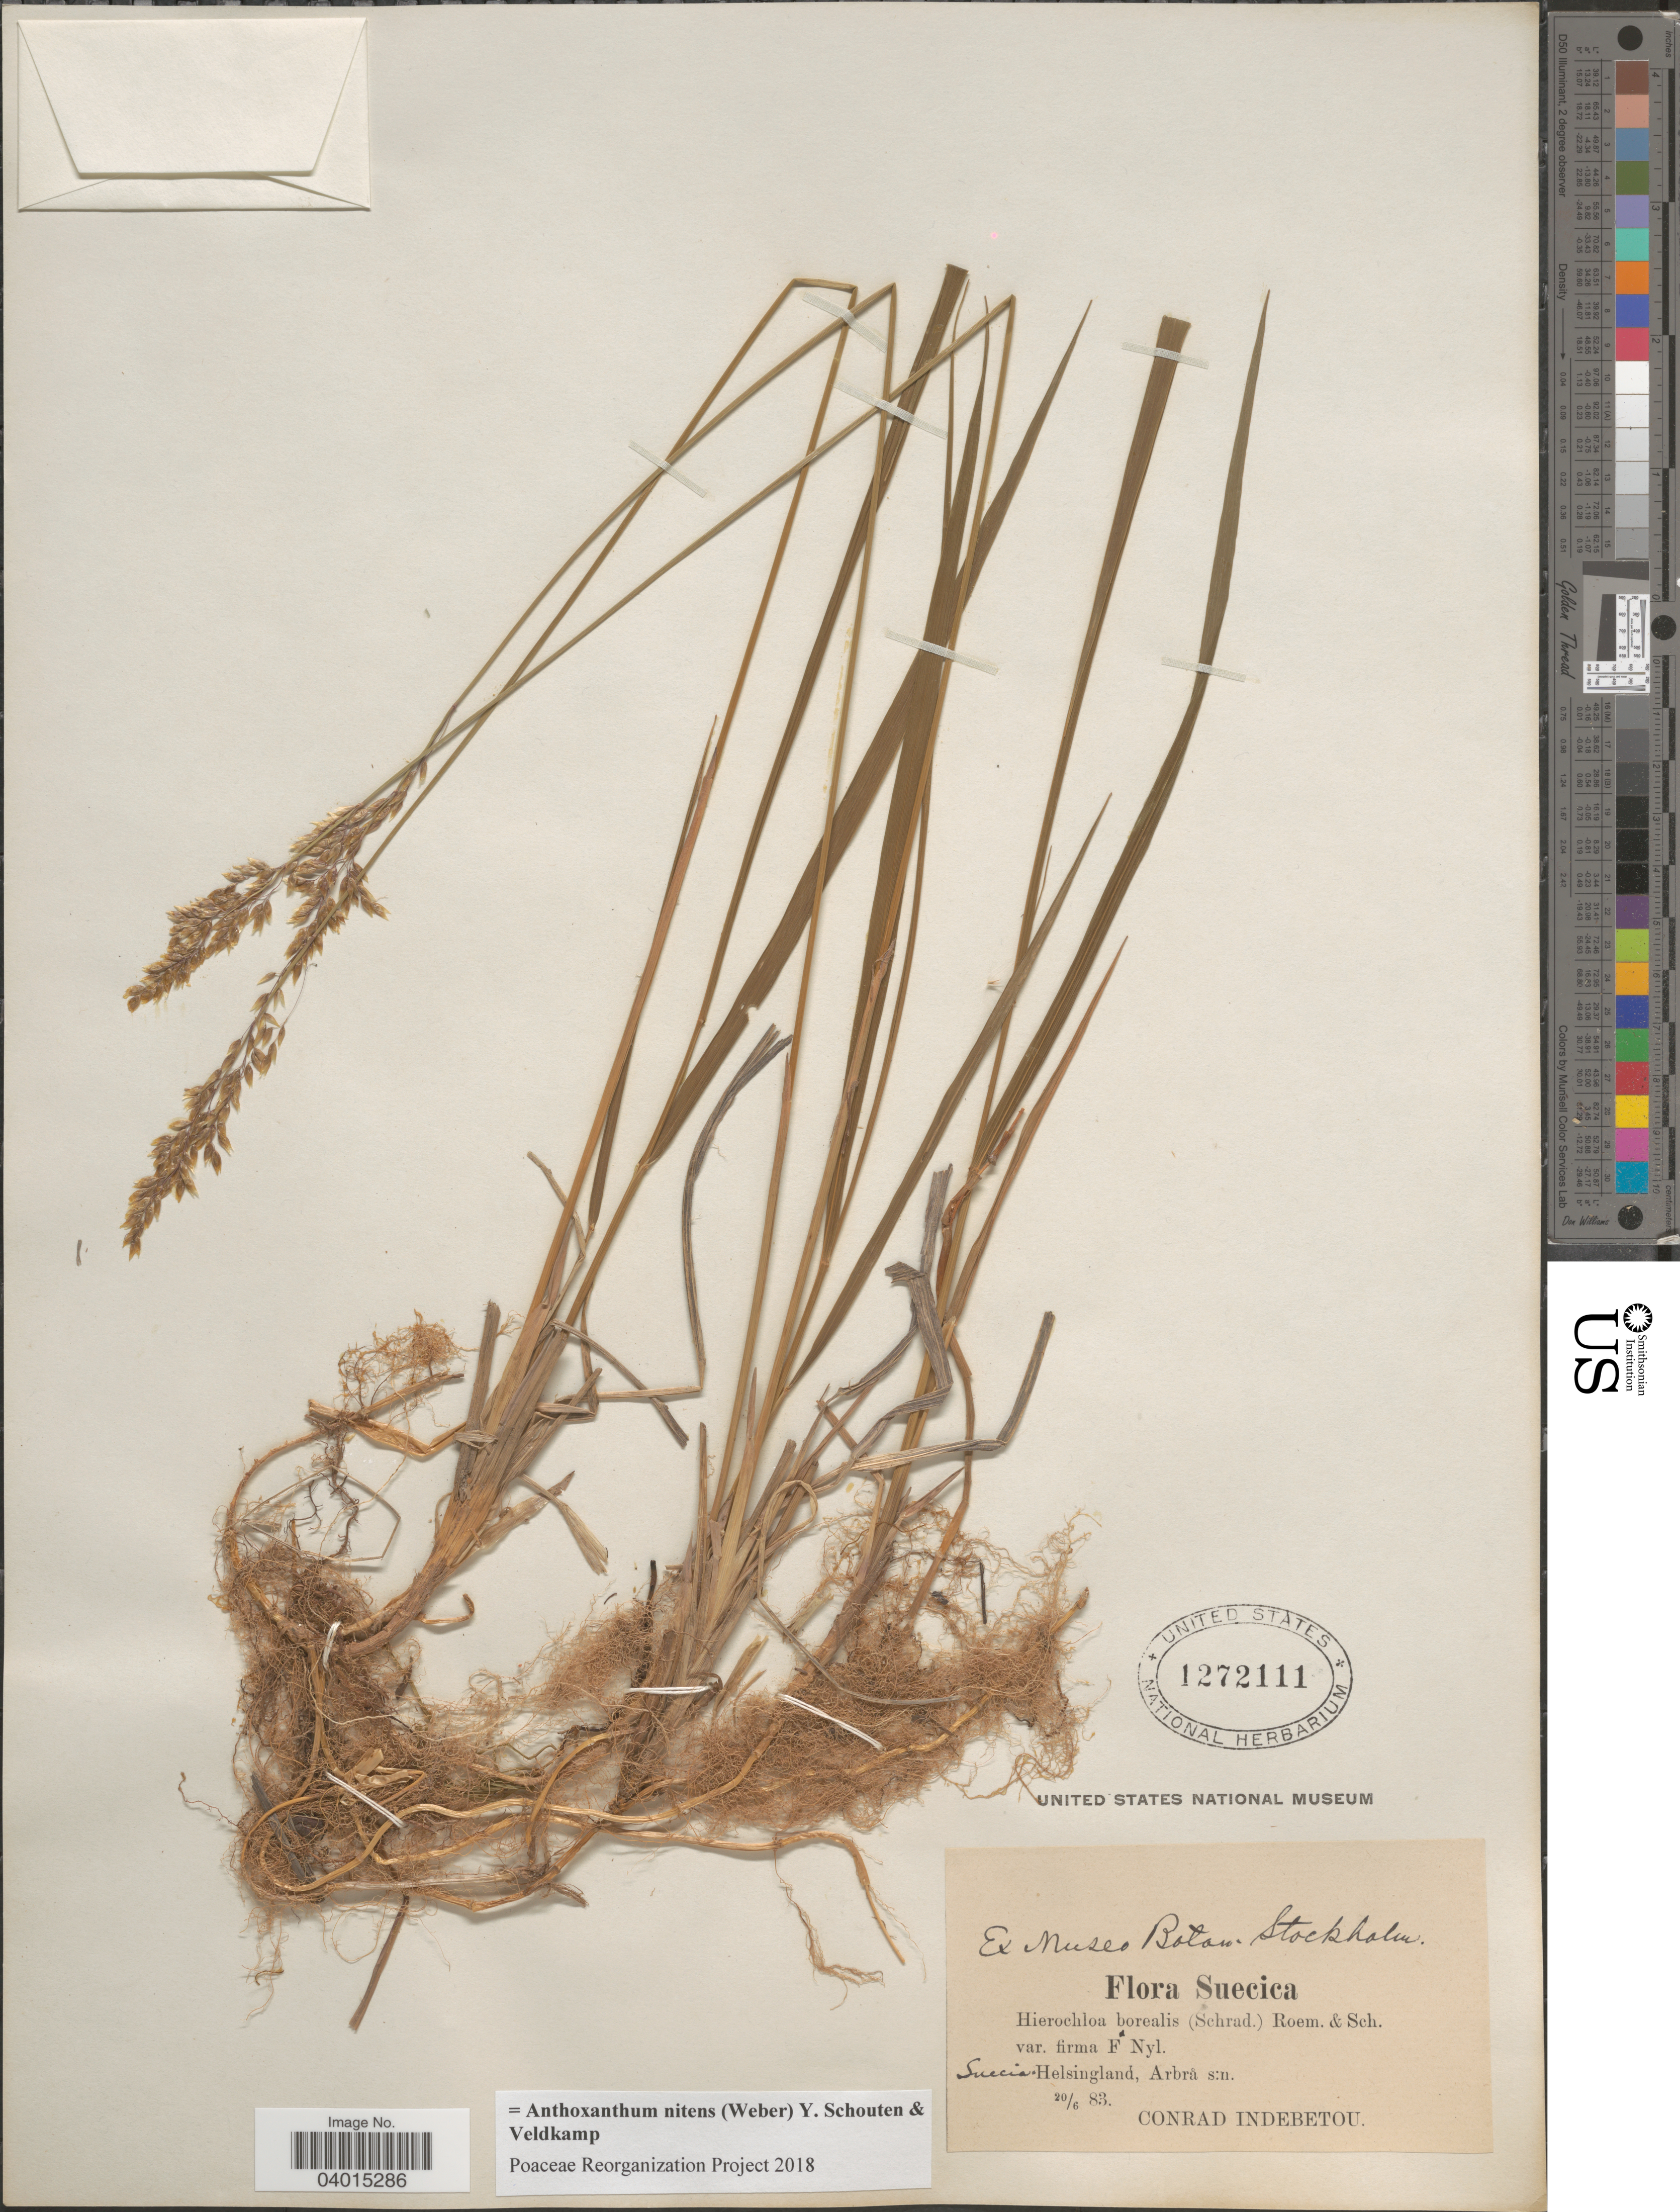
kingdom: Plantae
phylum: Tracheophyta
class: Liliopsida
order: Poales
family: Poaceae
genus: Anthoxanthum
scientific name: Anthoxanthum nitens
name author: (G.H. Weber) R.T.A. Schouten & Veldkamp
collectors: C. Indebetou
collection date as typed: Transcribed d/m/y: 20/6/83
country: Sweden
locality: Suecica. Helsingland, Arbrå s:n.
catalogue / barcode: US 1272111